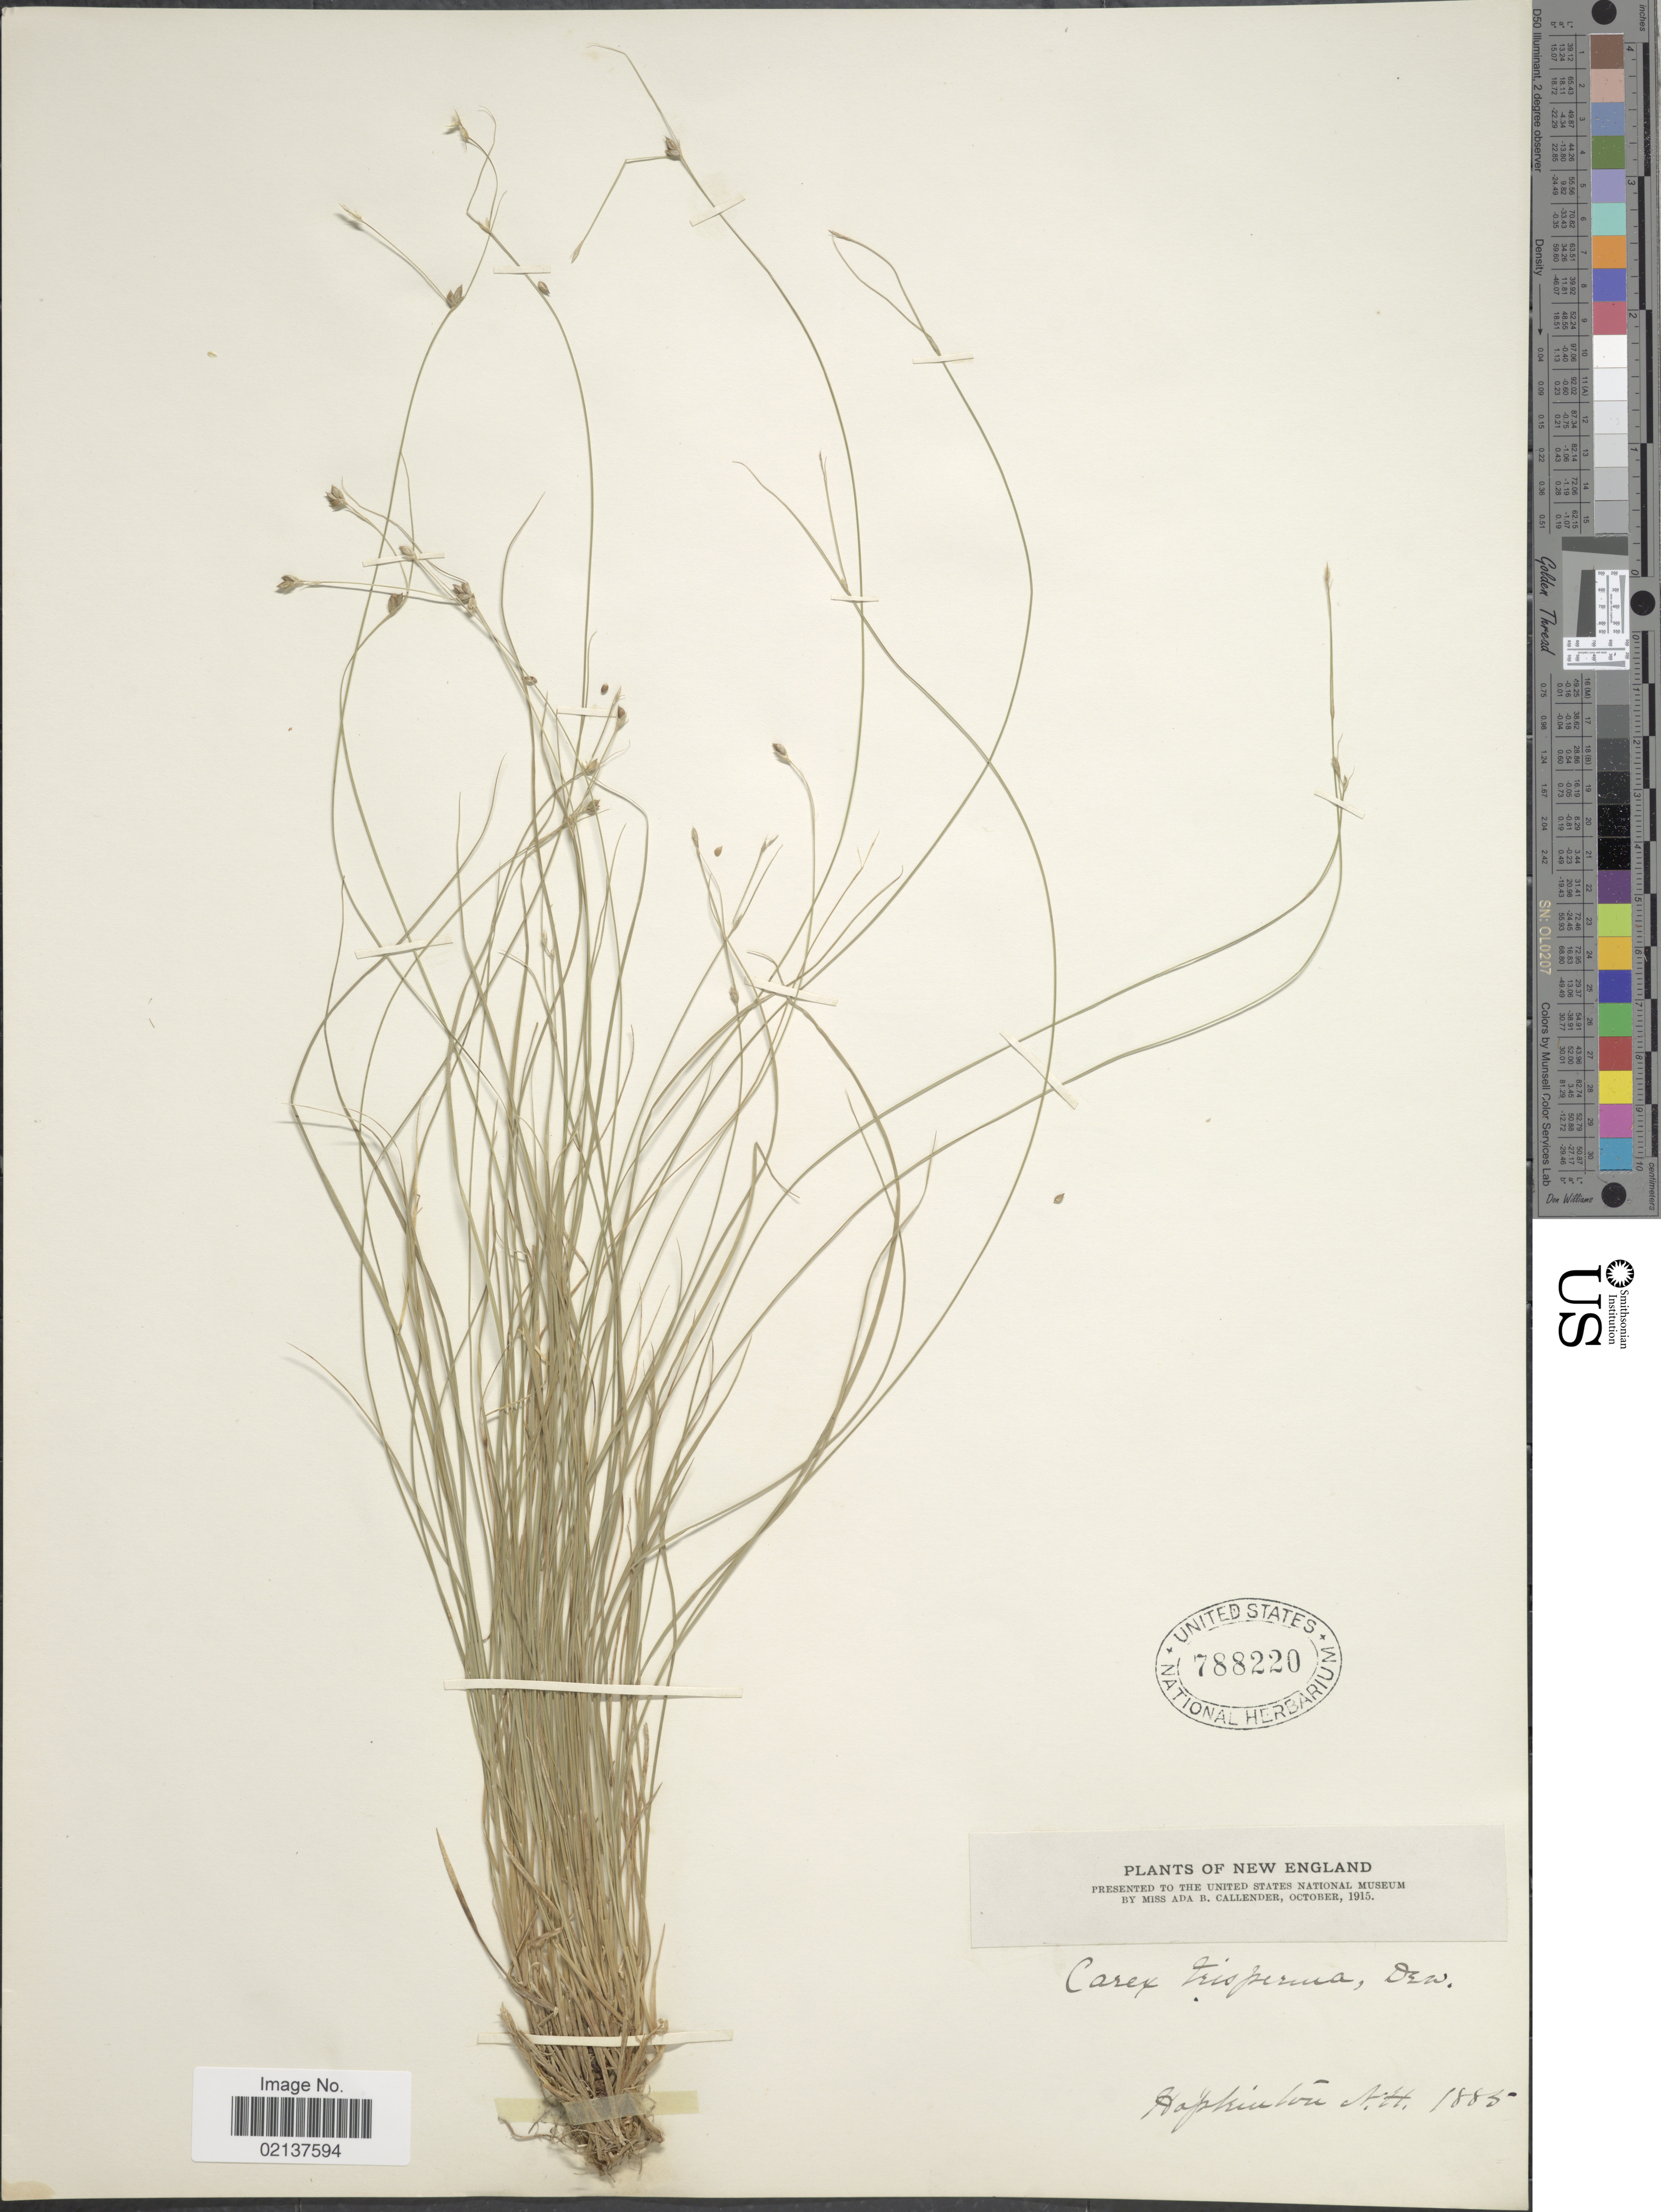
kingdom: Plantae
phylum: Tracheophyta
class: Liliopsida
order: Poales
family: Cyperaceae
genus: Carex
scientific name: Carex trisperma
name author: Dewey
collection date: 1885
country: United States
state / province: New Hampshire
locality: Hopkinton, N. H.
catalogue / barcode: US 788220